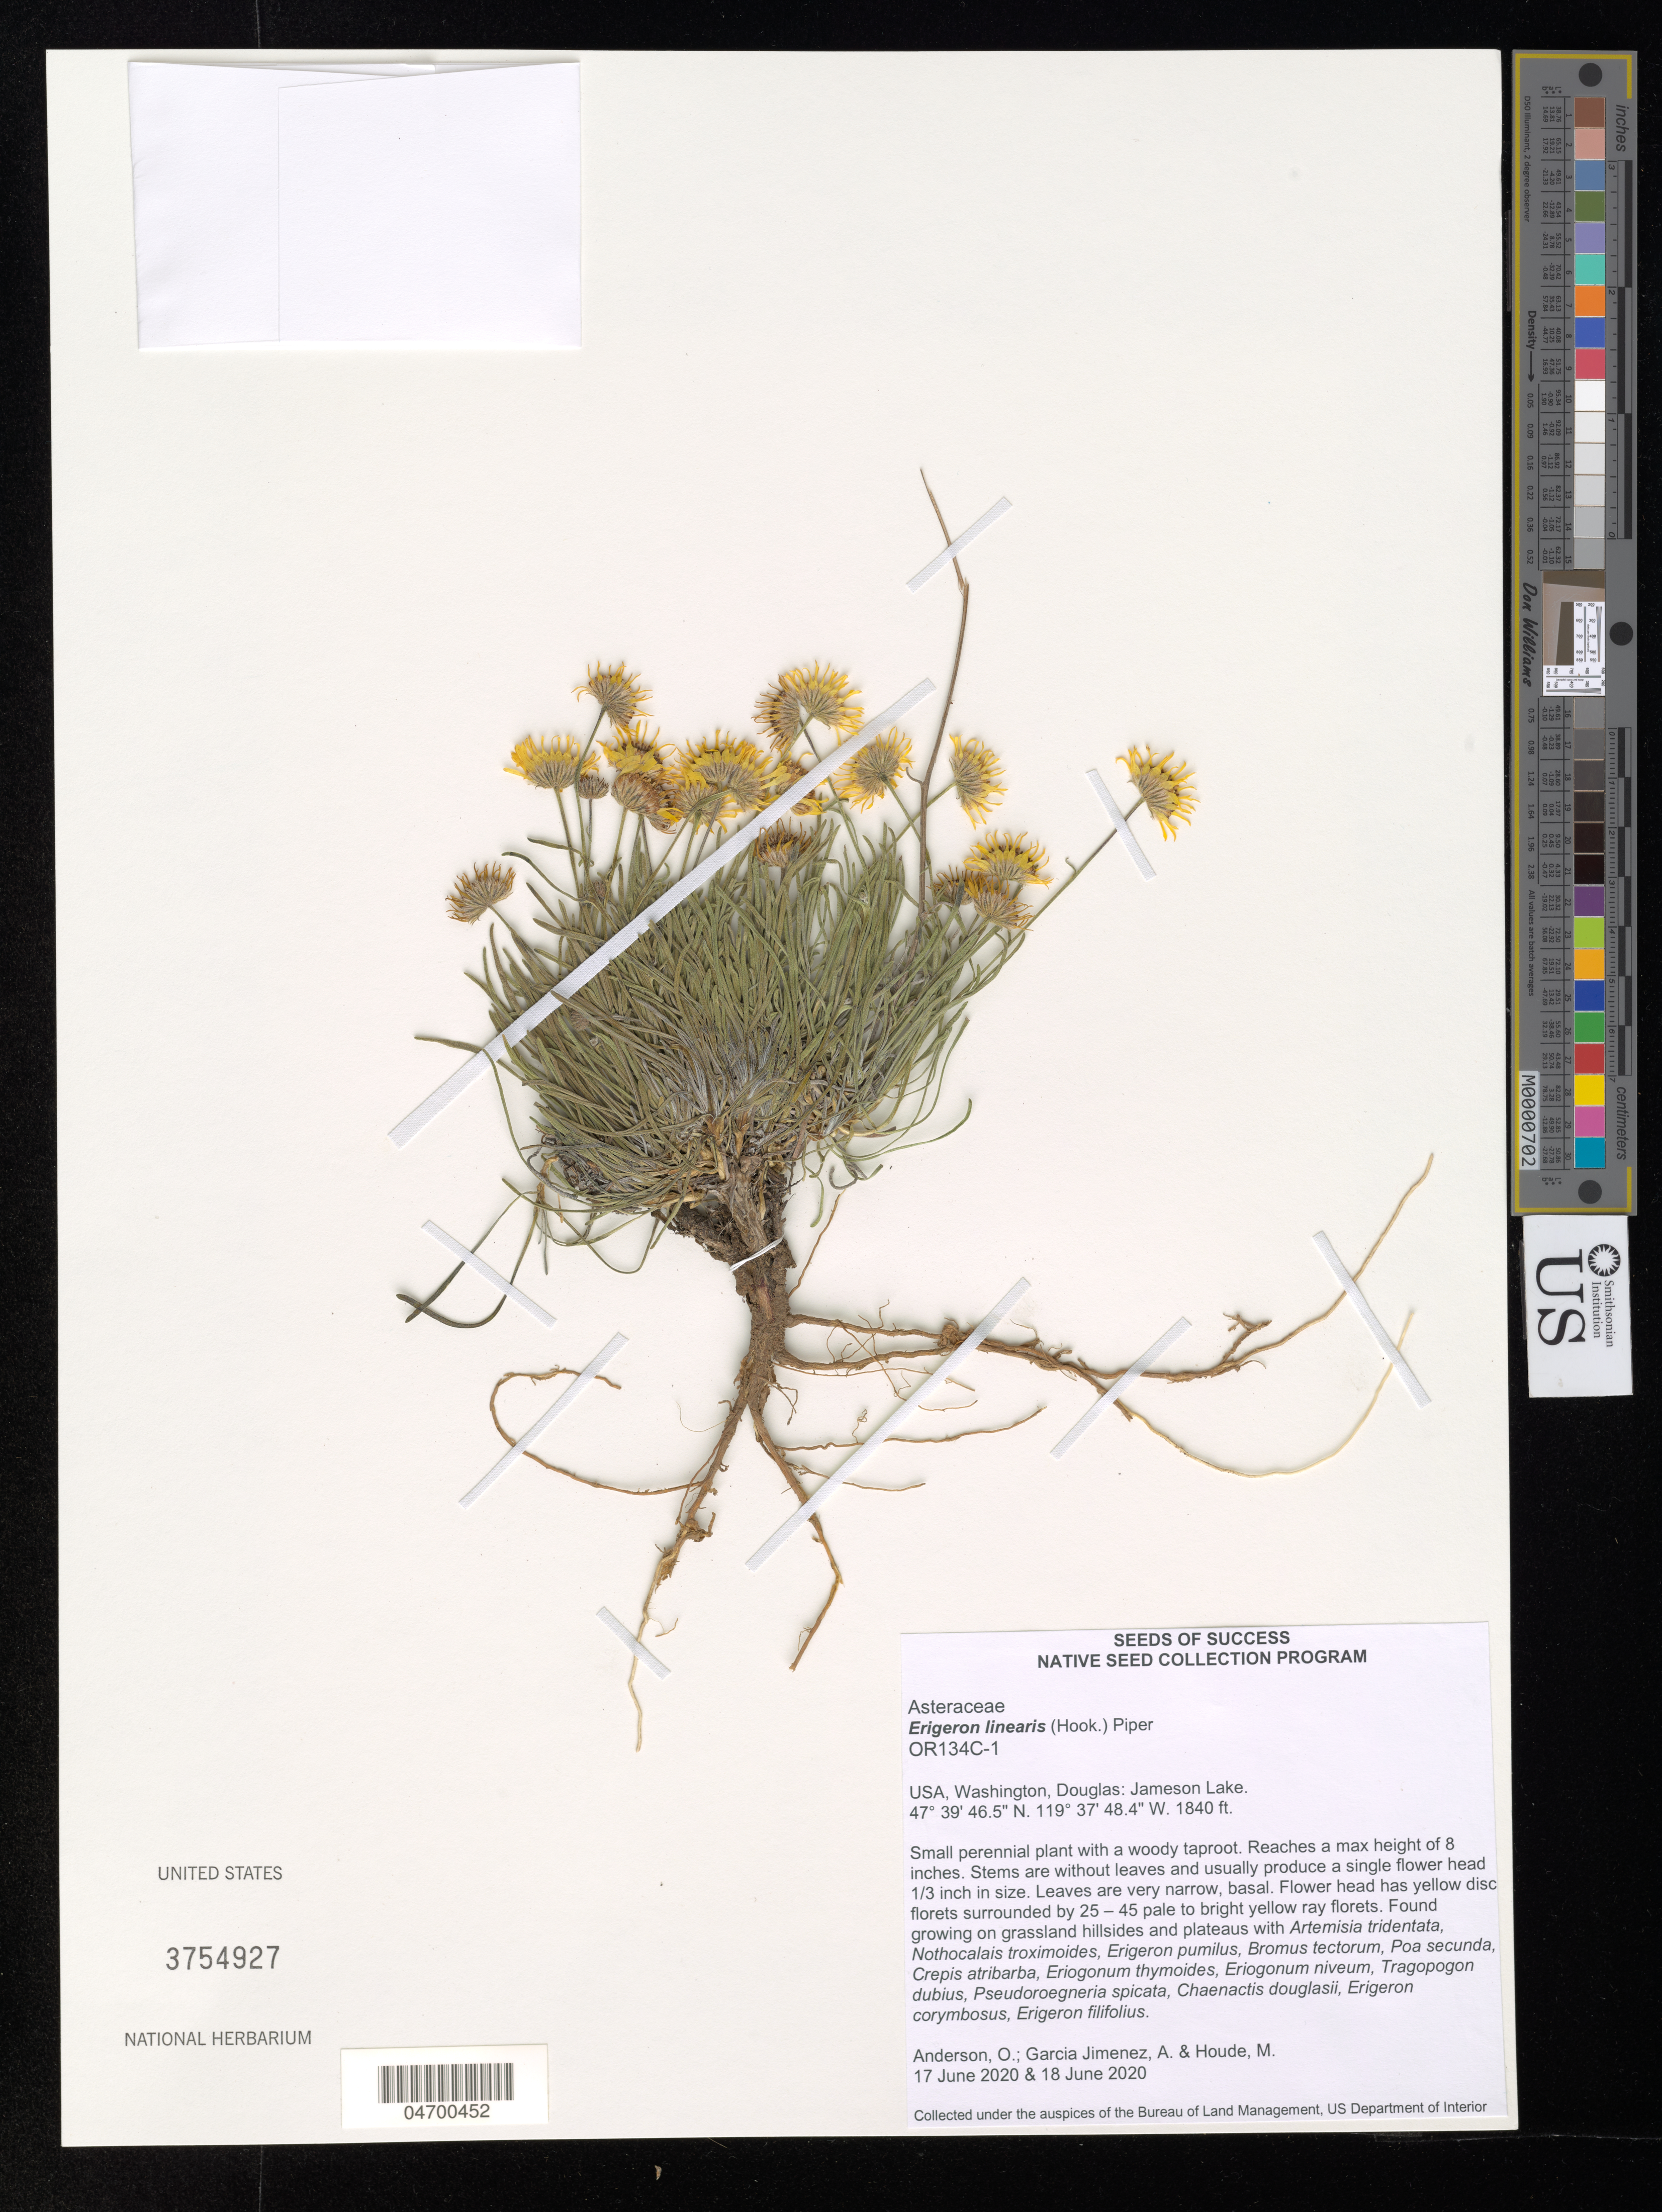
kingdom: Plantae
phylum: Tracheophyta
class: Magnoliopsida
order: Asterales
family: Asteraceae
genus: Erigeron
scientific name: Erigeron linearis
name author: (Hook.) Piper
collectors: O. Anderson, A. Garcia Jimenez & H. Vielstich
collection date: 2020-06-17/2020-06-18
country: United States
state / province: Washington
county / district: Douglas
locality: Douglas: Jameson Lake.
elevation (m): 561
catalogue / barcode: US 3754927